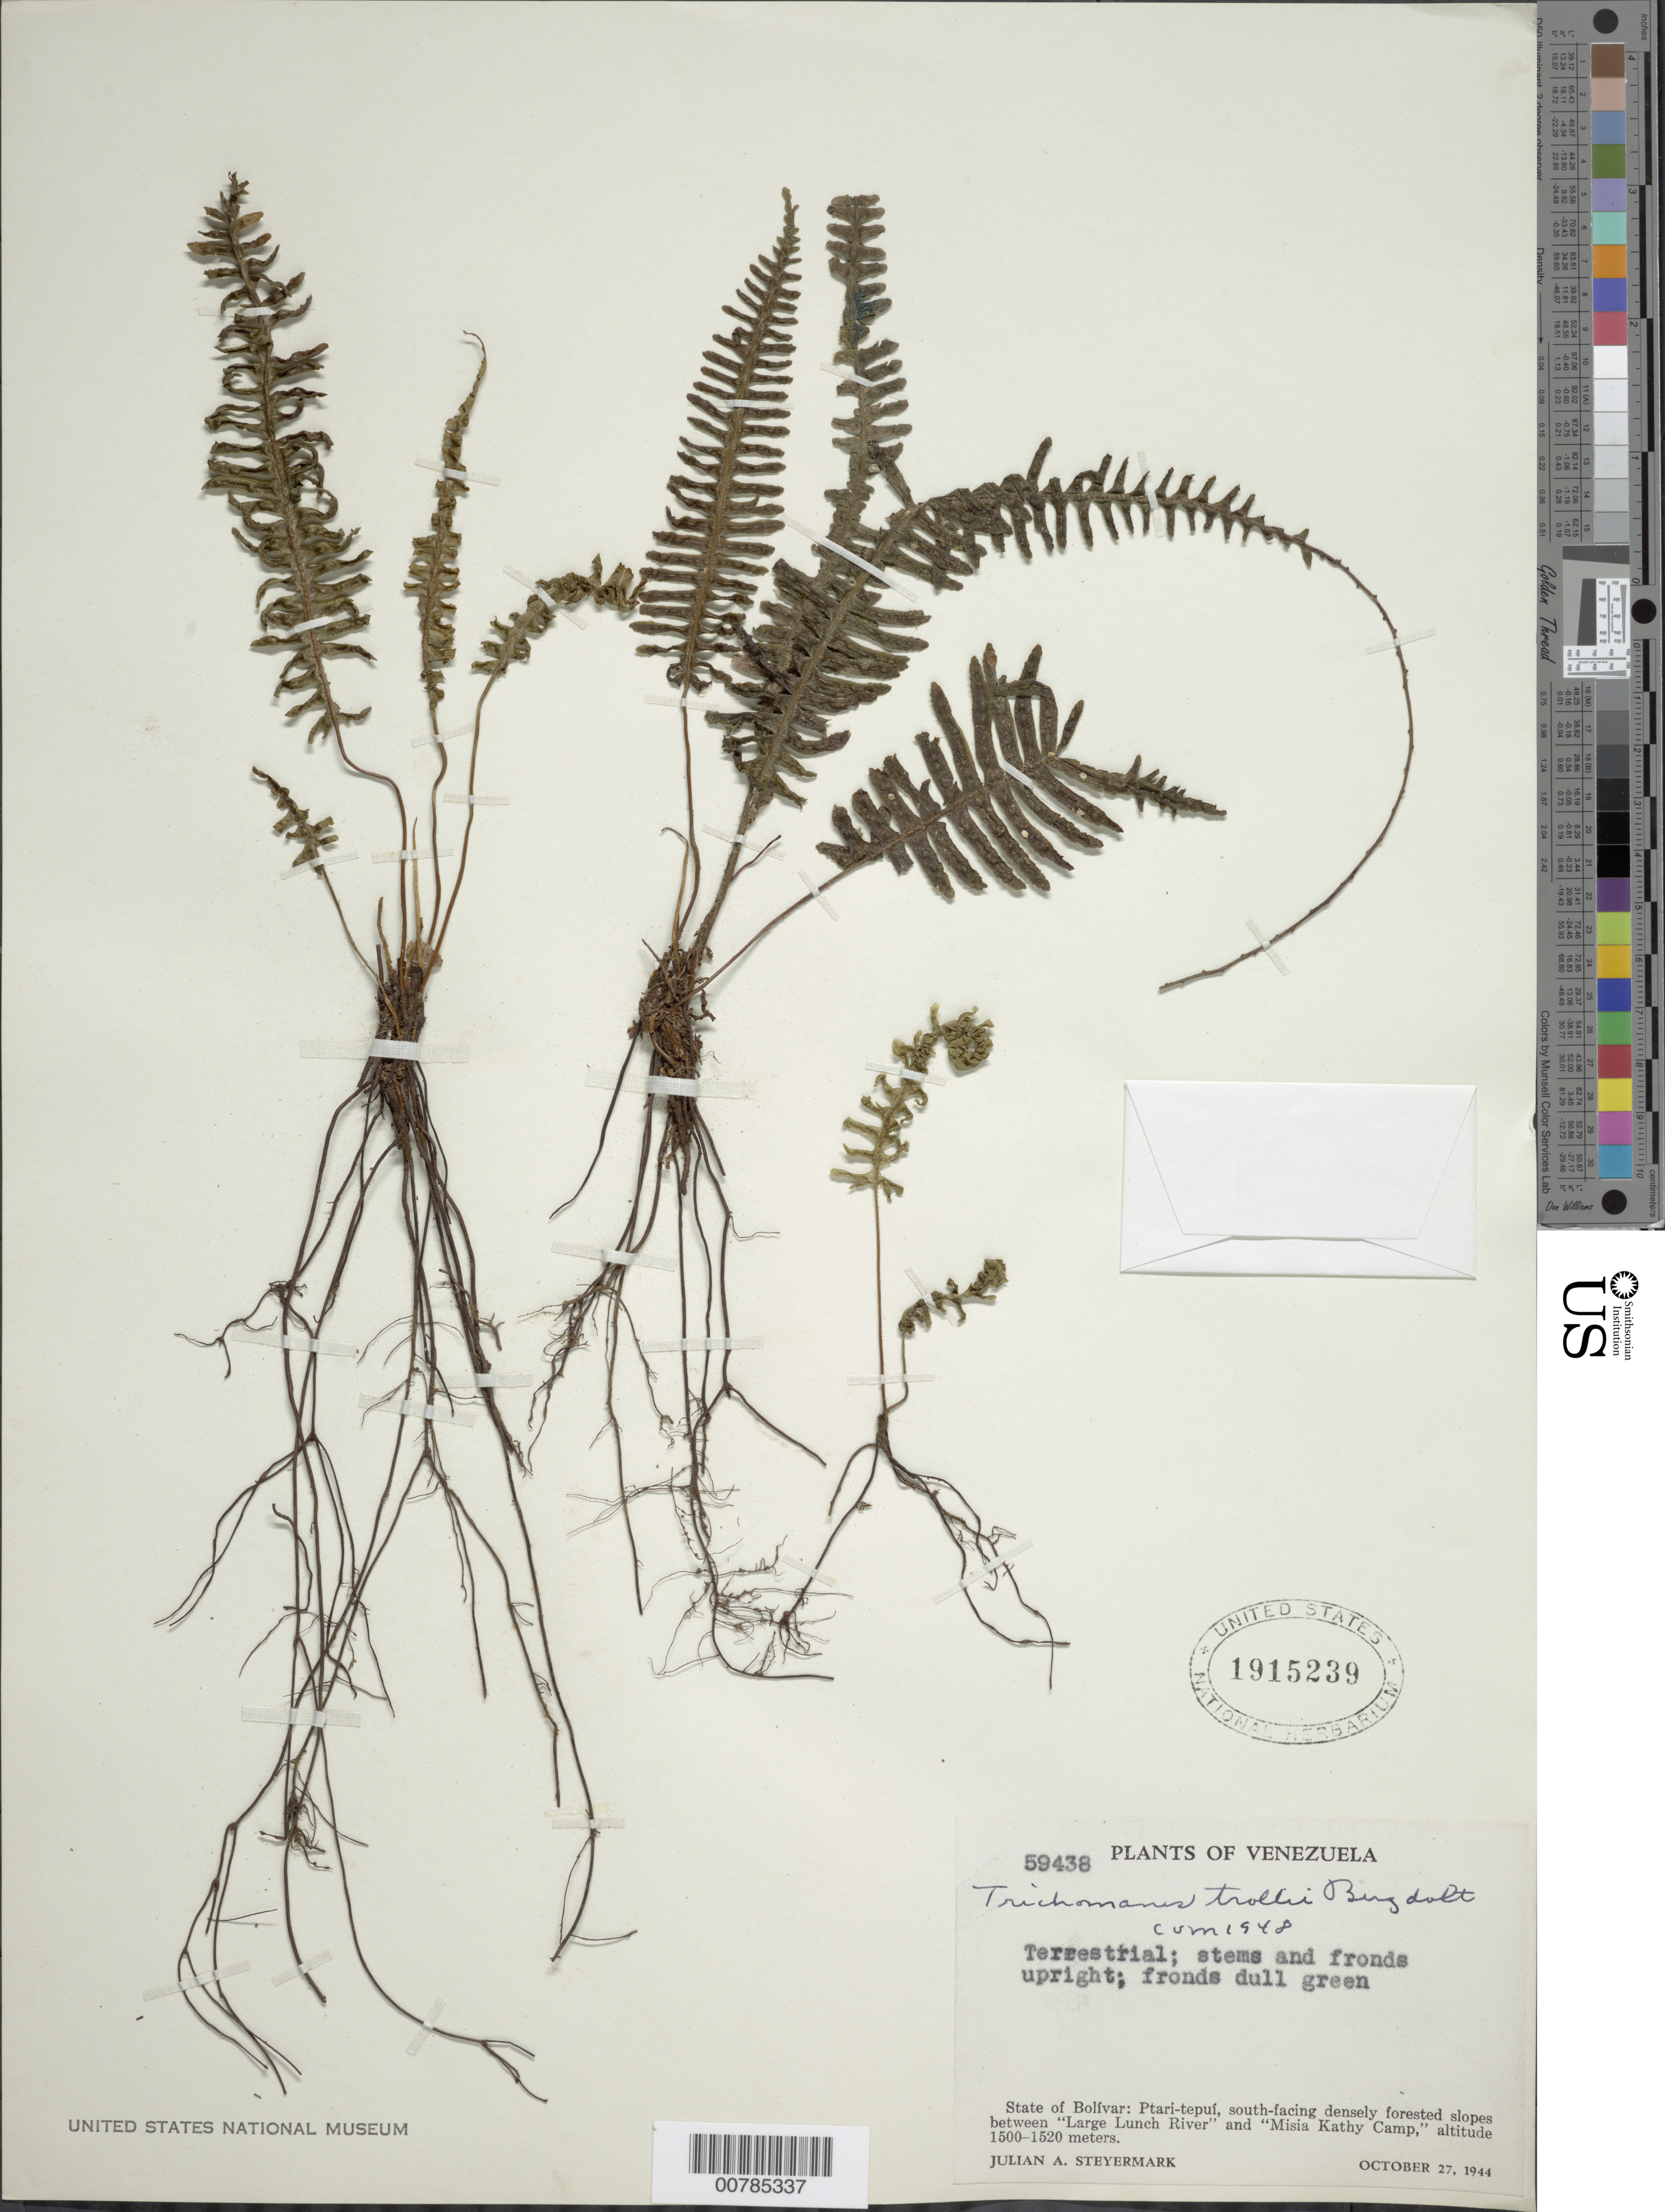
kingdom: Plantae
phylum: Tracheophyta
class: Polypodiopsida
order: Hymenophyllales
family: Hymenophyllaceae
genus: Trichomanes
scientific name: Trichomanes trollii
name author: Bergdolt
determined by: Morton, C. V.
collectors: J. Steyermark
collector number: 59438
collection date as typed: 27-Oct-44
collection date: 1944-10-27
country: Venezuela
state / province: Bolívar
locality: Ptari-tepuí, between "Large Lunch River" and "Misia Kathy Camp"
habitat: S-facing densely forested slopes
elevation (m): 1500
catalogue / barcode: US 1915239